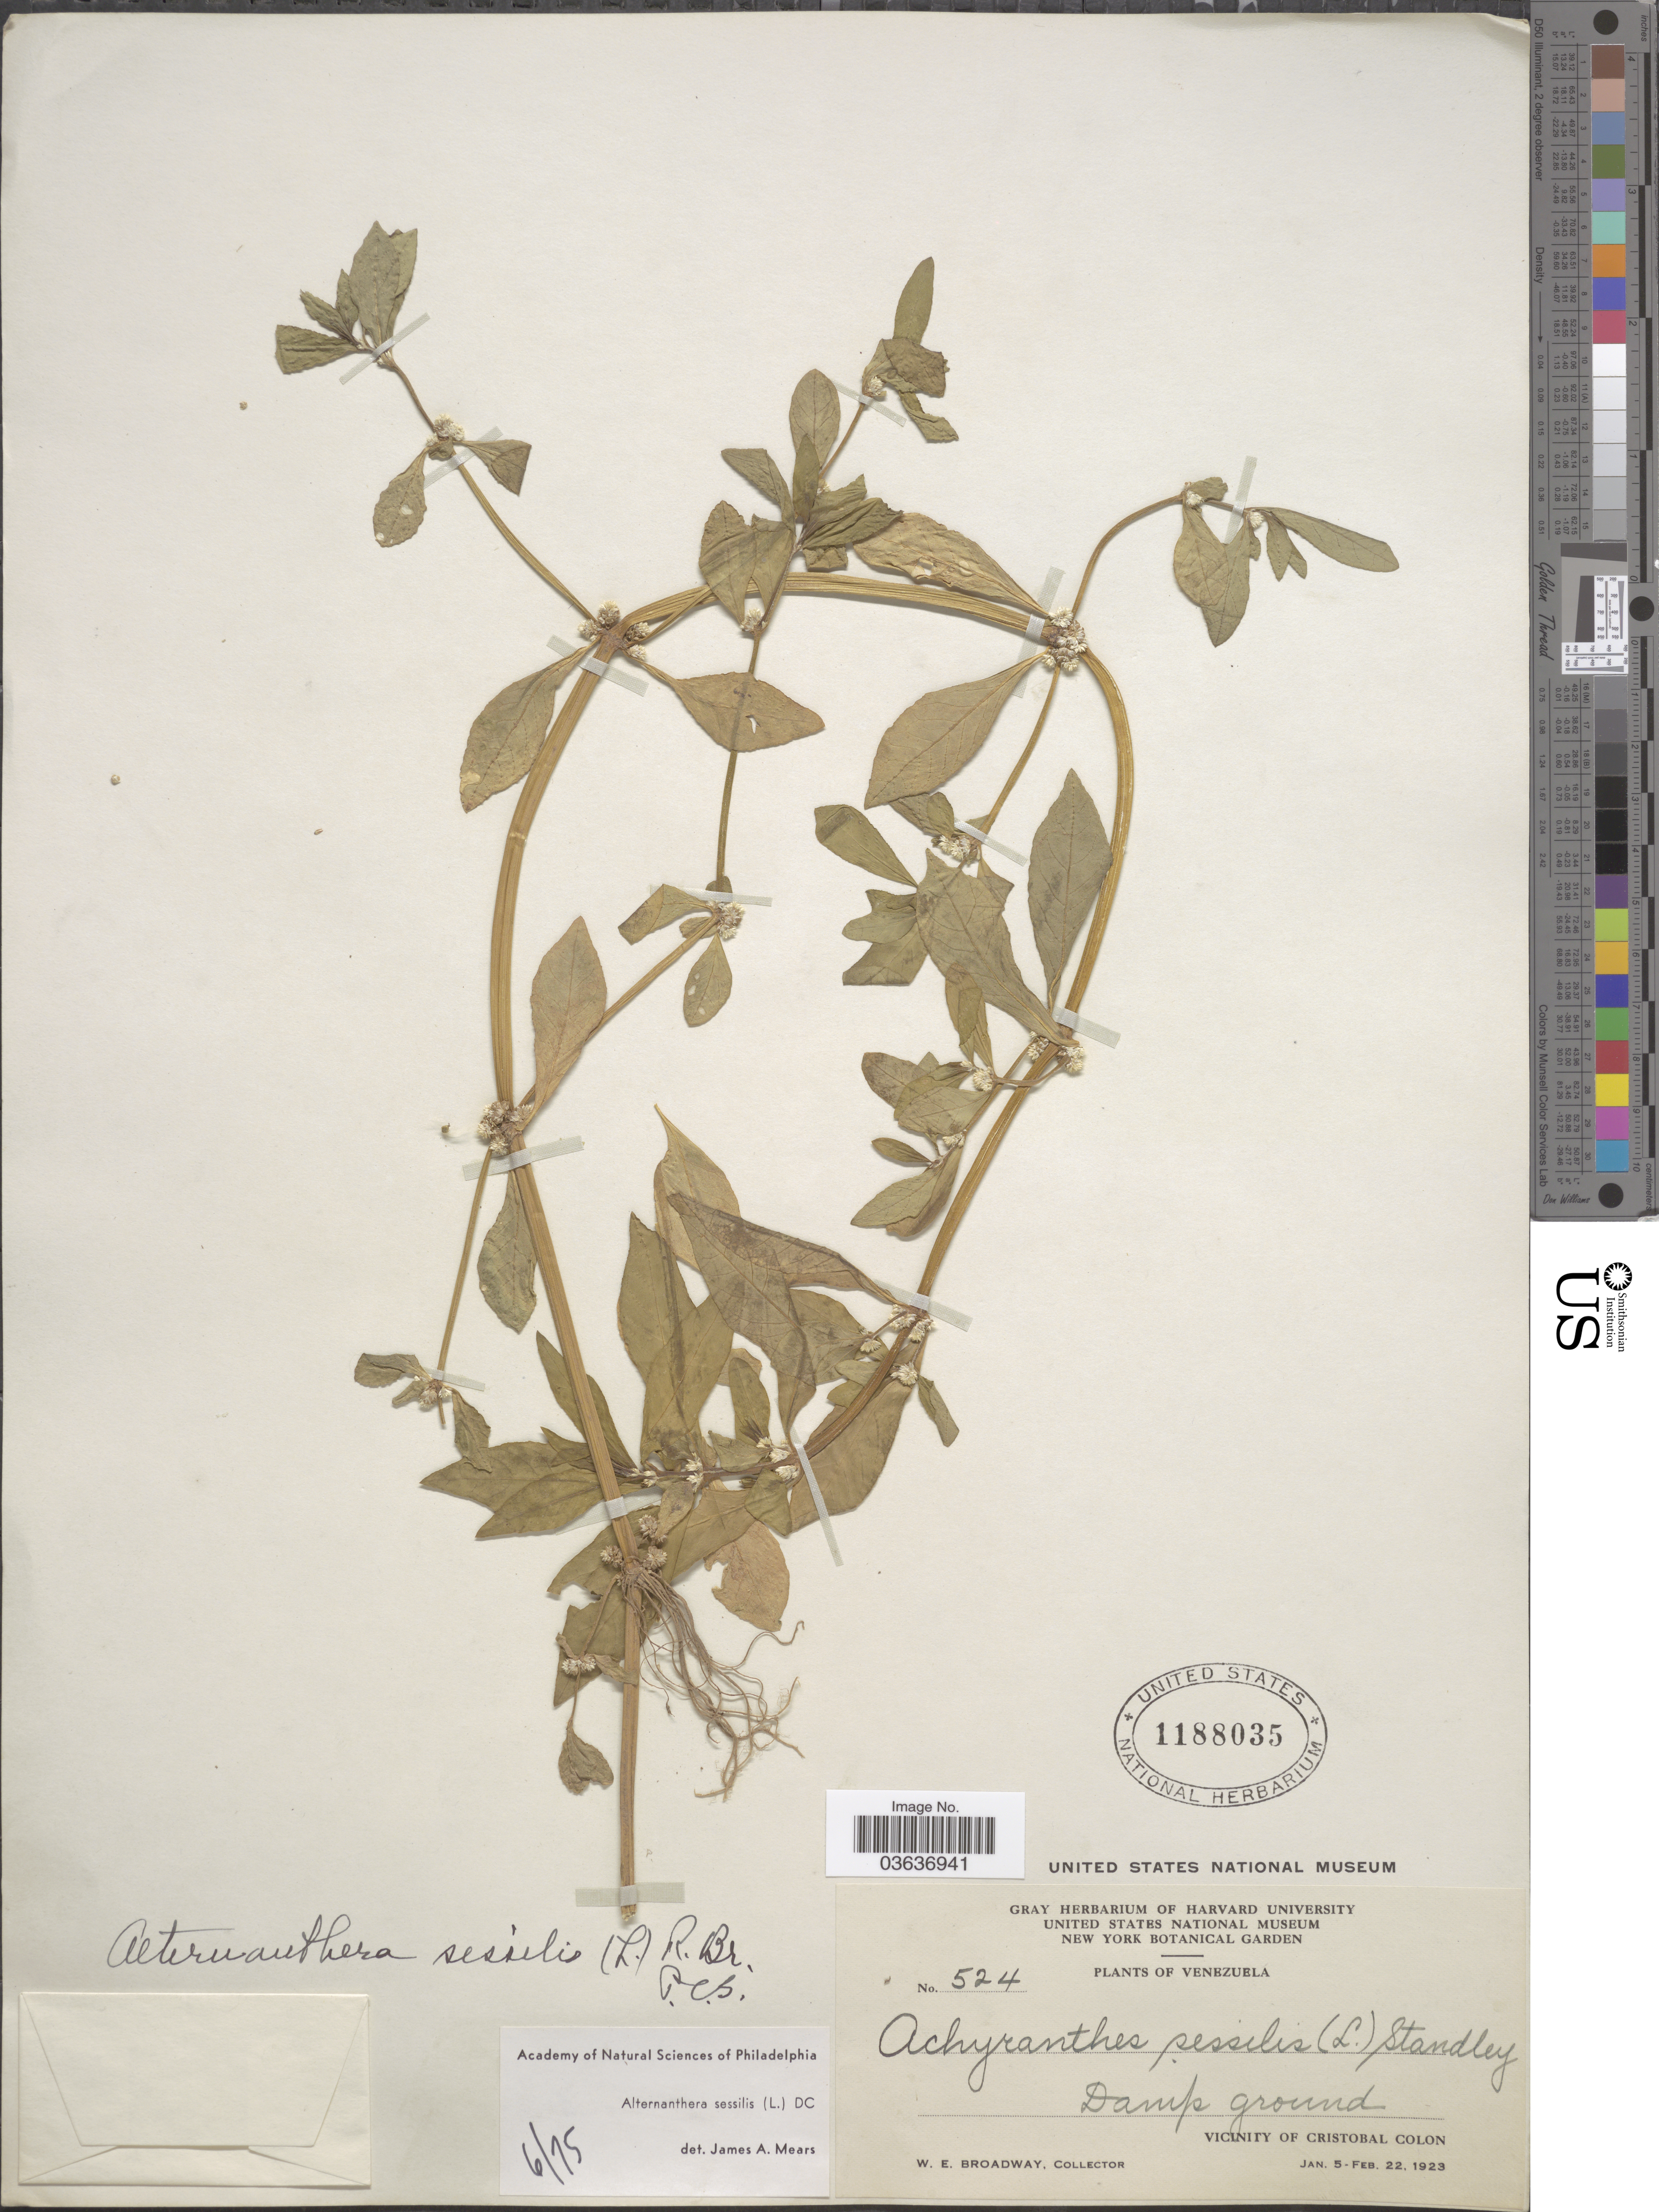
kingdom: Plantae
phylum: Tracheophyta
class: Magnoliopsida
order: Caryophyllales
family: Amaranthaceae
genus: Alternanthera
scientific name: Alternanthera sessilis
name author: (L.) DC.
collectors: W. E. Broadway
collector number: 524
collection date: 1923-01-05/1923-02-22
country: Venezuela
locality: Damp ground. Vicinity of Cristobal Colon.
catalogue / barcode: US 1188035